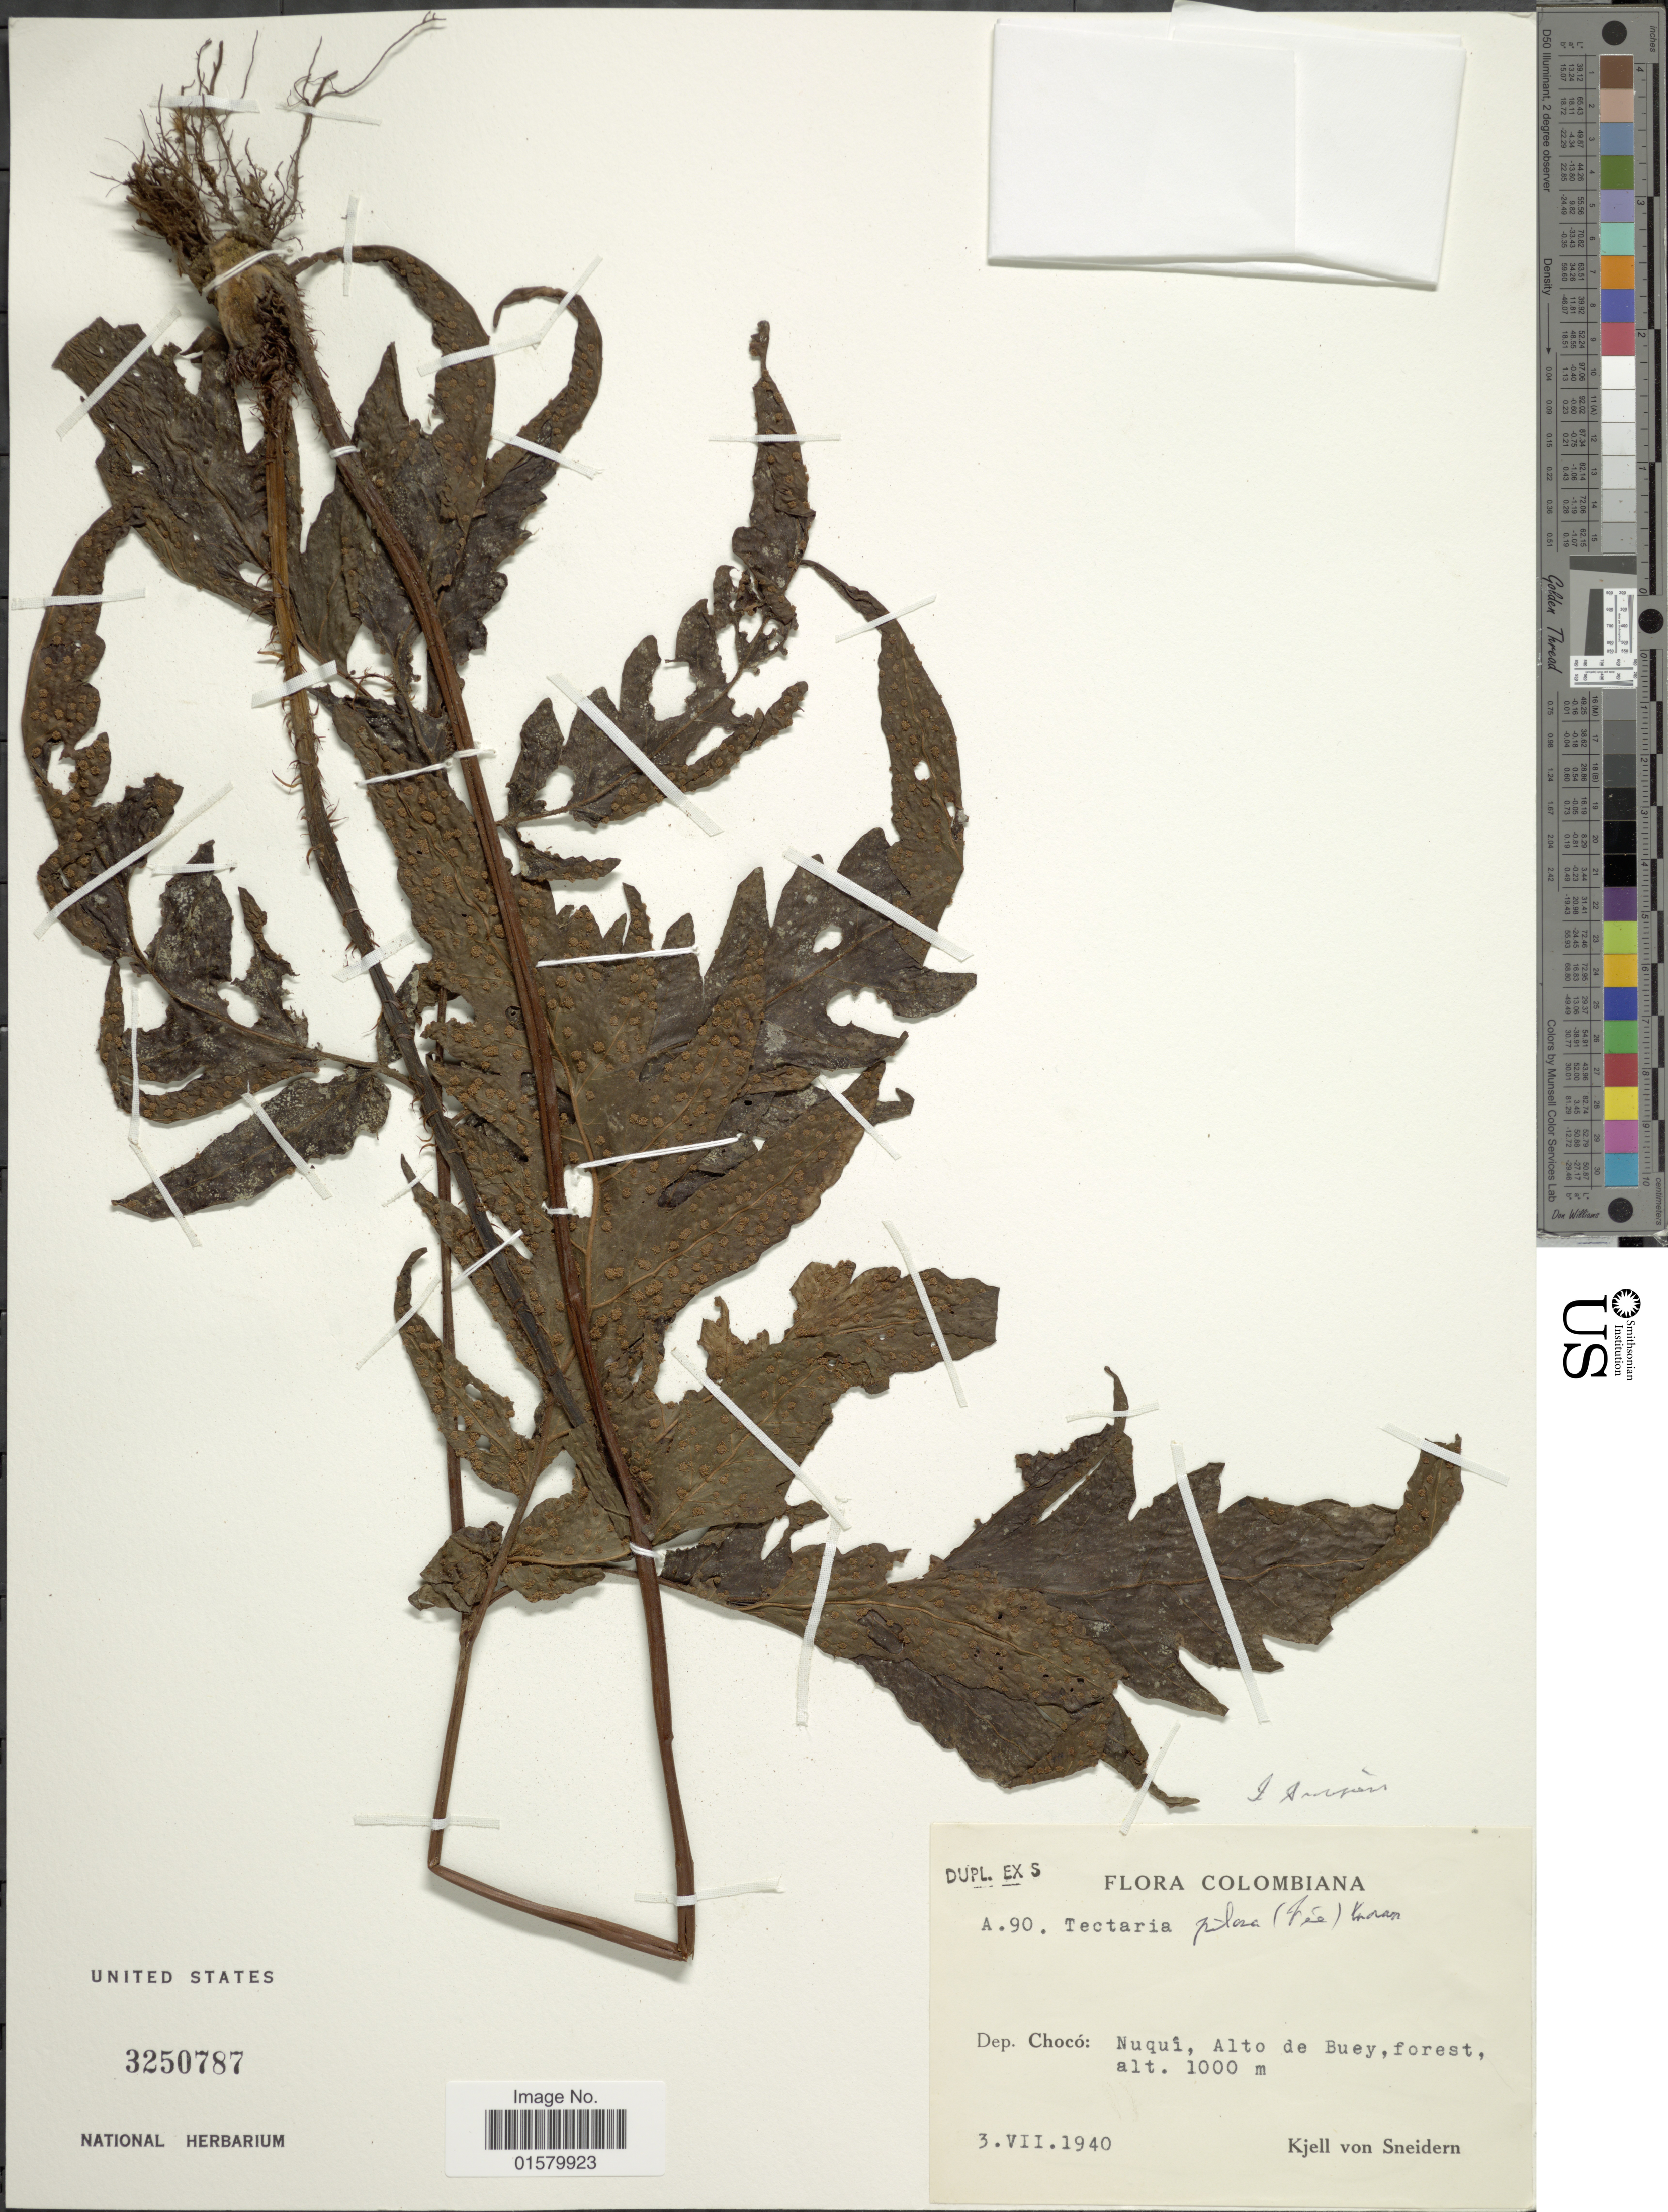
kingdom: Plantae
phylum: Tracheophyta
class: Polypodiopsida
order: Polypodiales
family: Tectariaceae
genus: Tectaria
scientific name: Tectaria transiens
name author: (C.V. Morton) A.R. Sm.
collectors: K. von Sneidern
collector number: A90*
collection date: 1940-07-03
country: Colombia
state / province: Chocó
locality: Colombiana, Dep. Choco: Nuqui, Alto de uey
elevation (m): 1000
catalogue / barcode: US 3250787